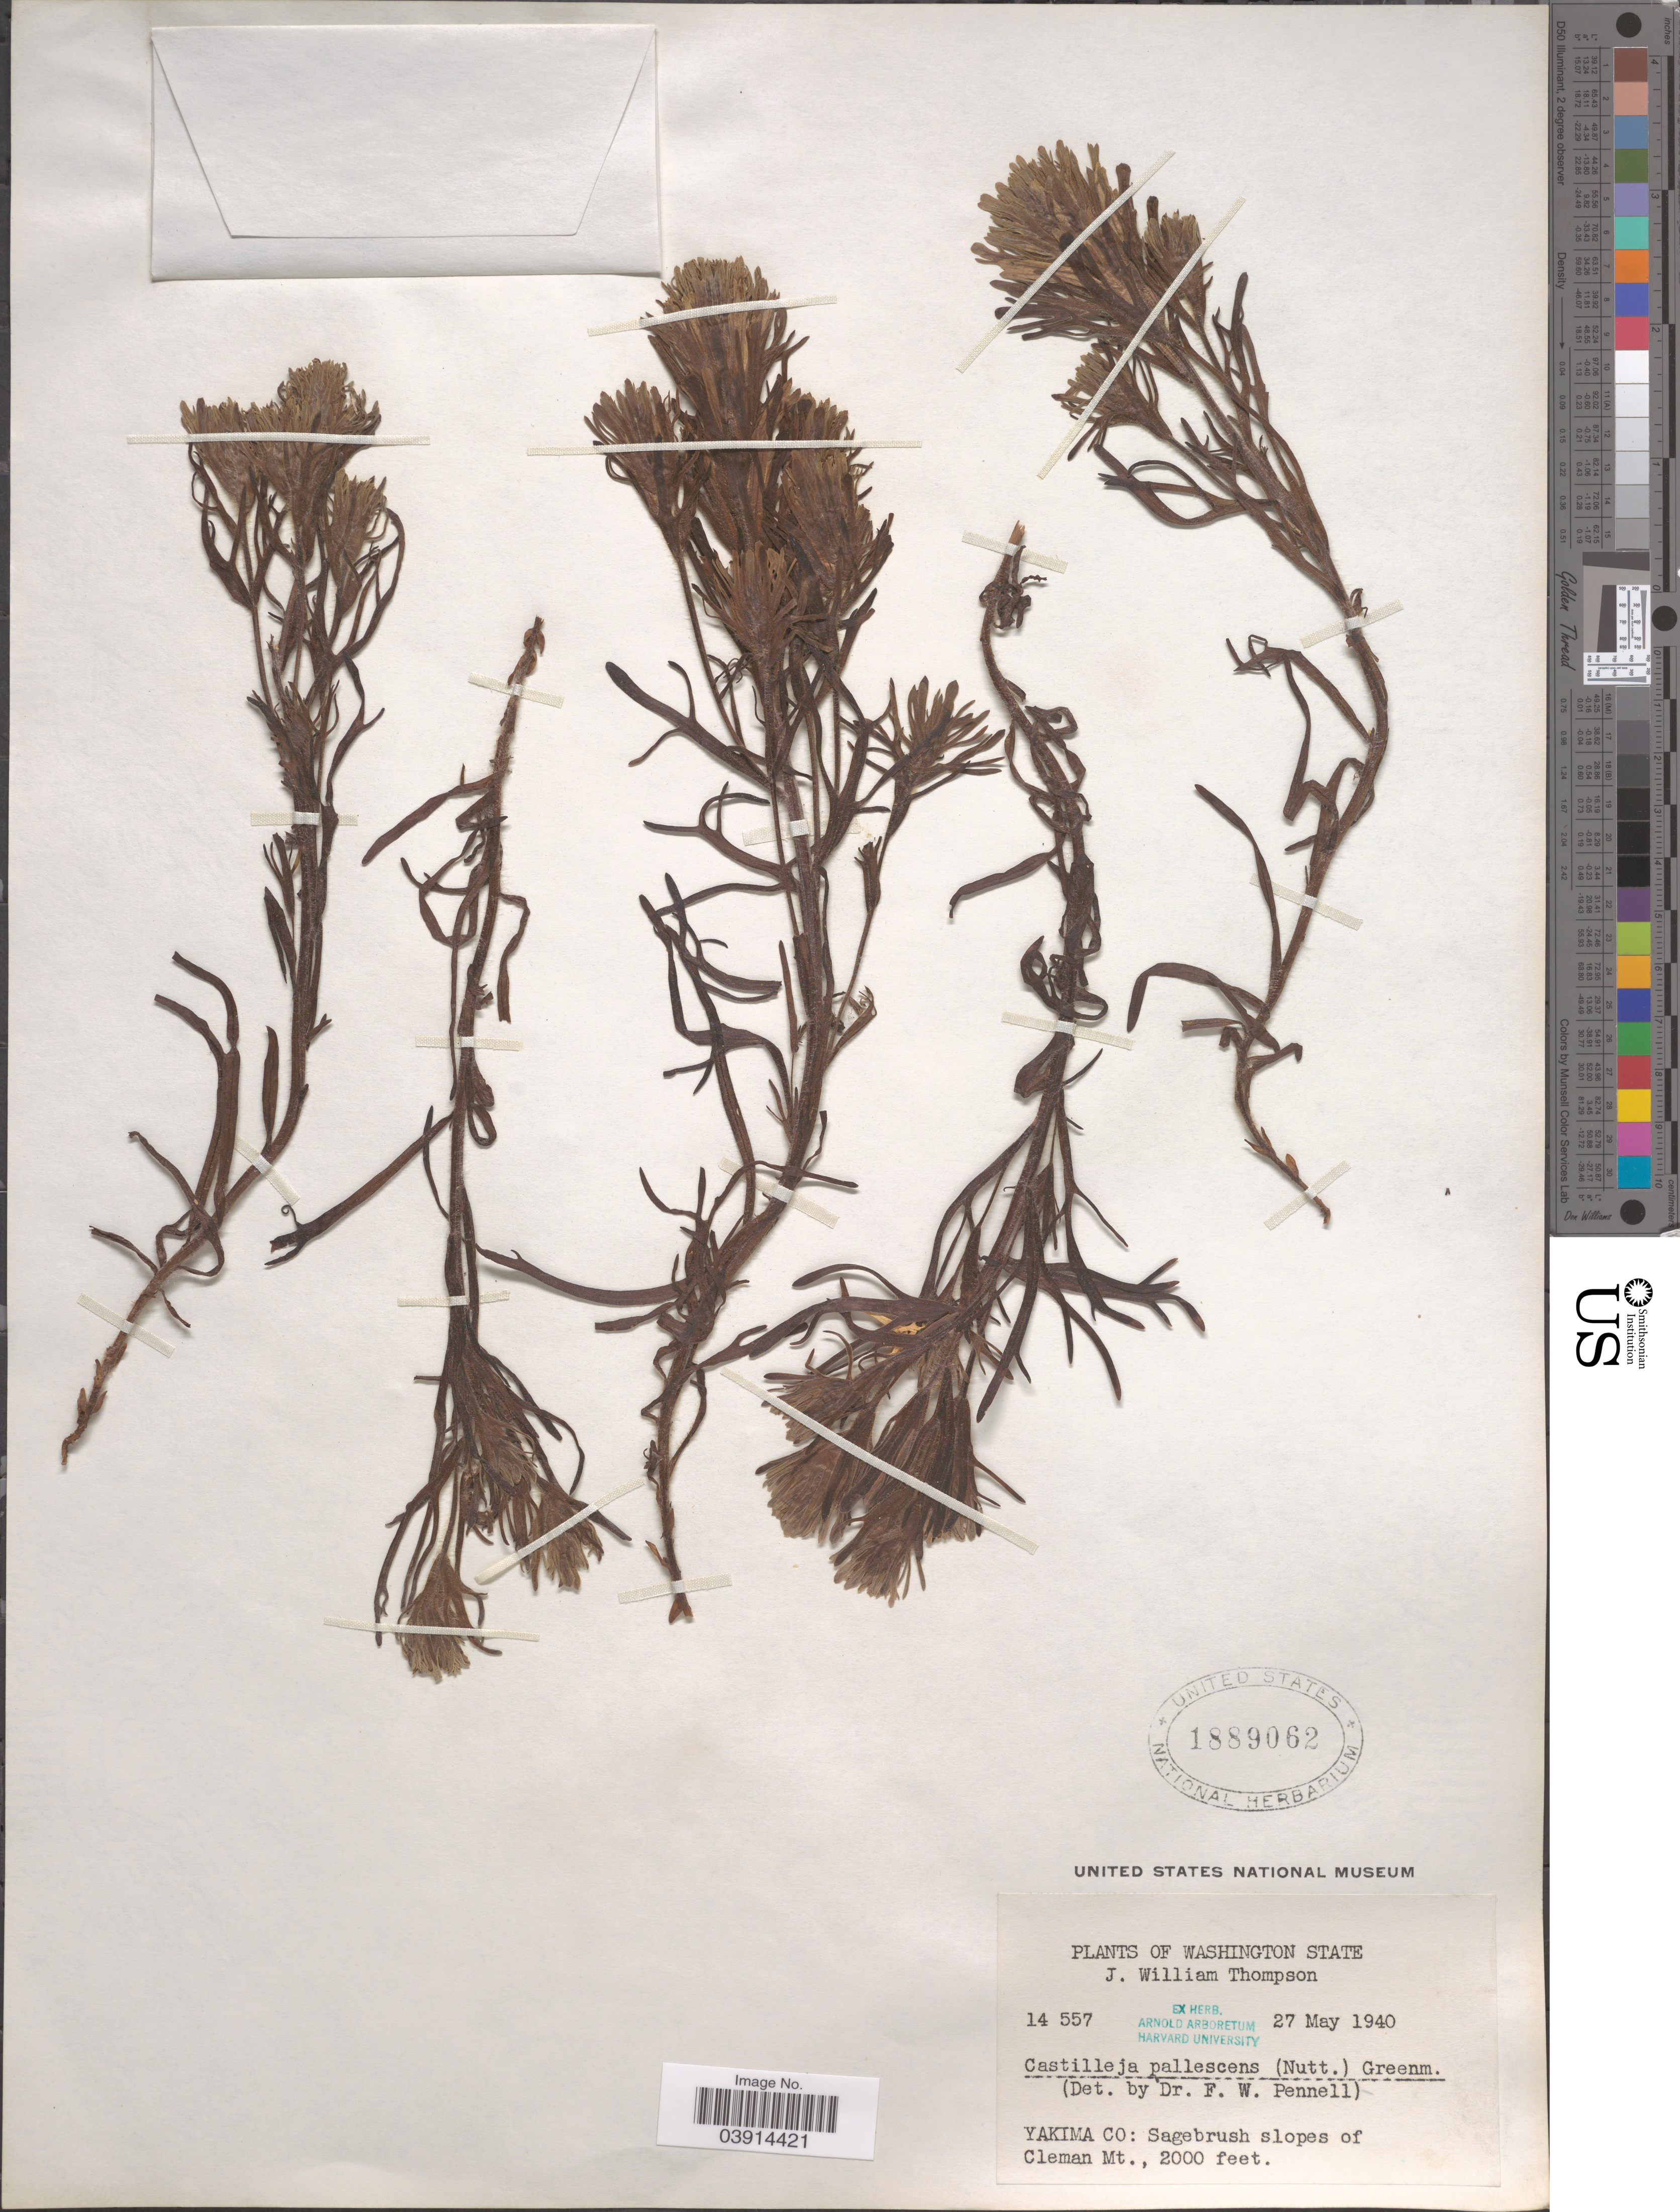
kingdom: Plantae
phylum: Tracheophyta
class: Magnoliopsida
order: Lamiales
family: Orobanchaceae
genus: Castilleja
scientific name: Castilleja thompsonii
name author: Pennell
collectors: J. W. Thompson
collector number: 14557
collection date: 1940-05-27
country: United States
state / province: Washington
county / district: Yakima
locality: Yakima Co: Sagebrush slopes of Cleman Mt.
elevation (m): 610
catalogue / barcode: US 1889062